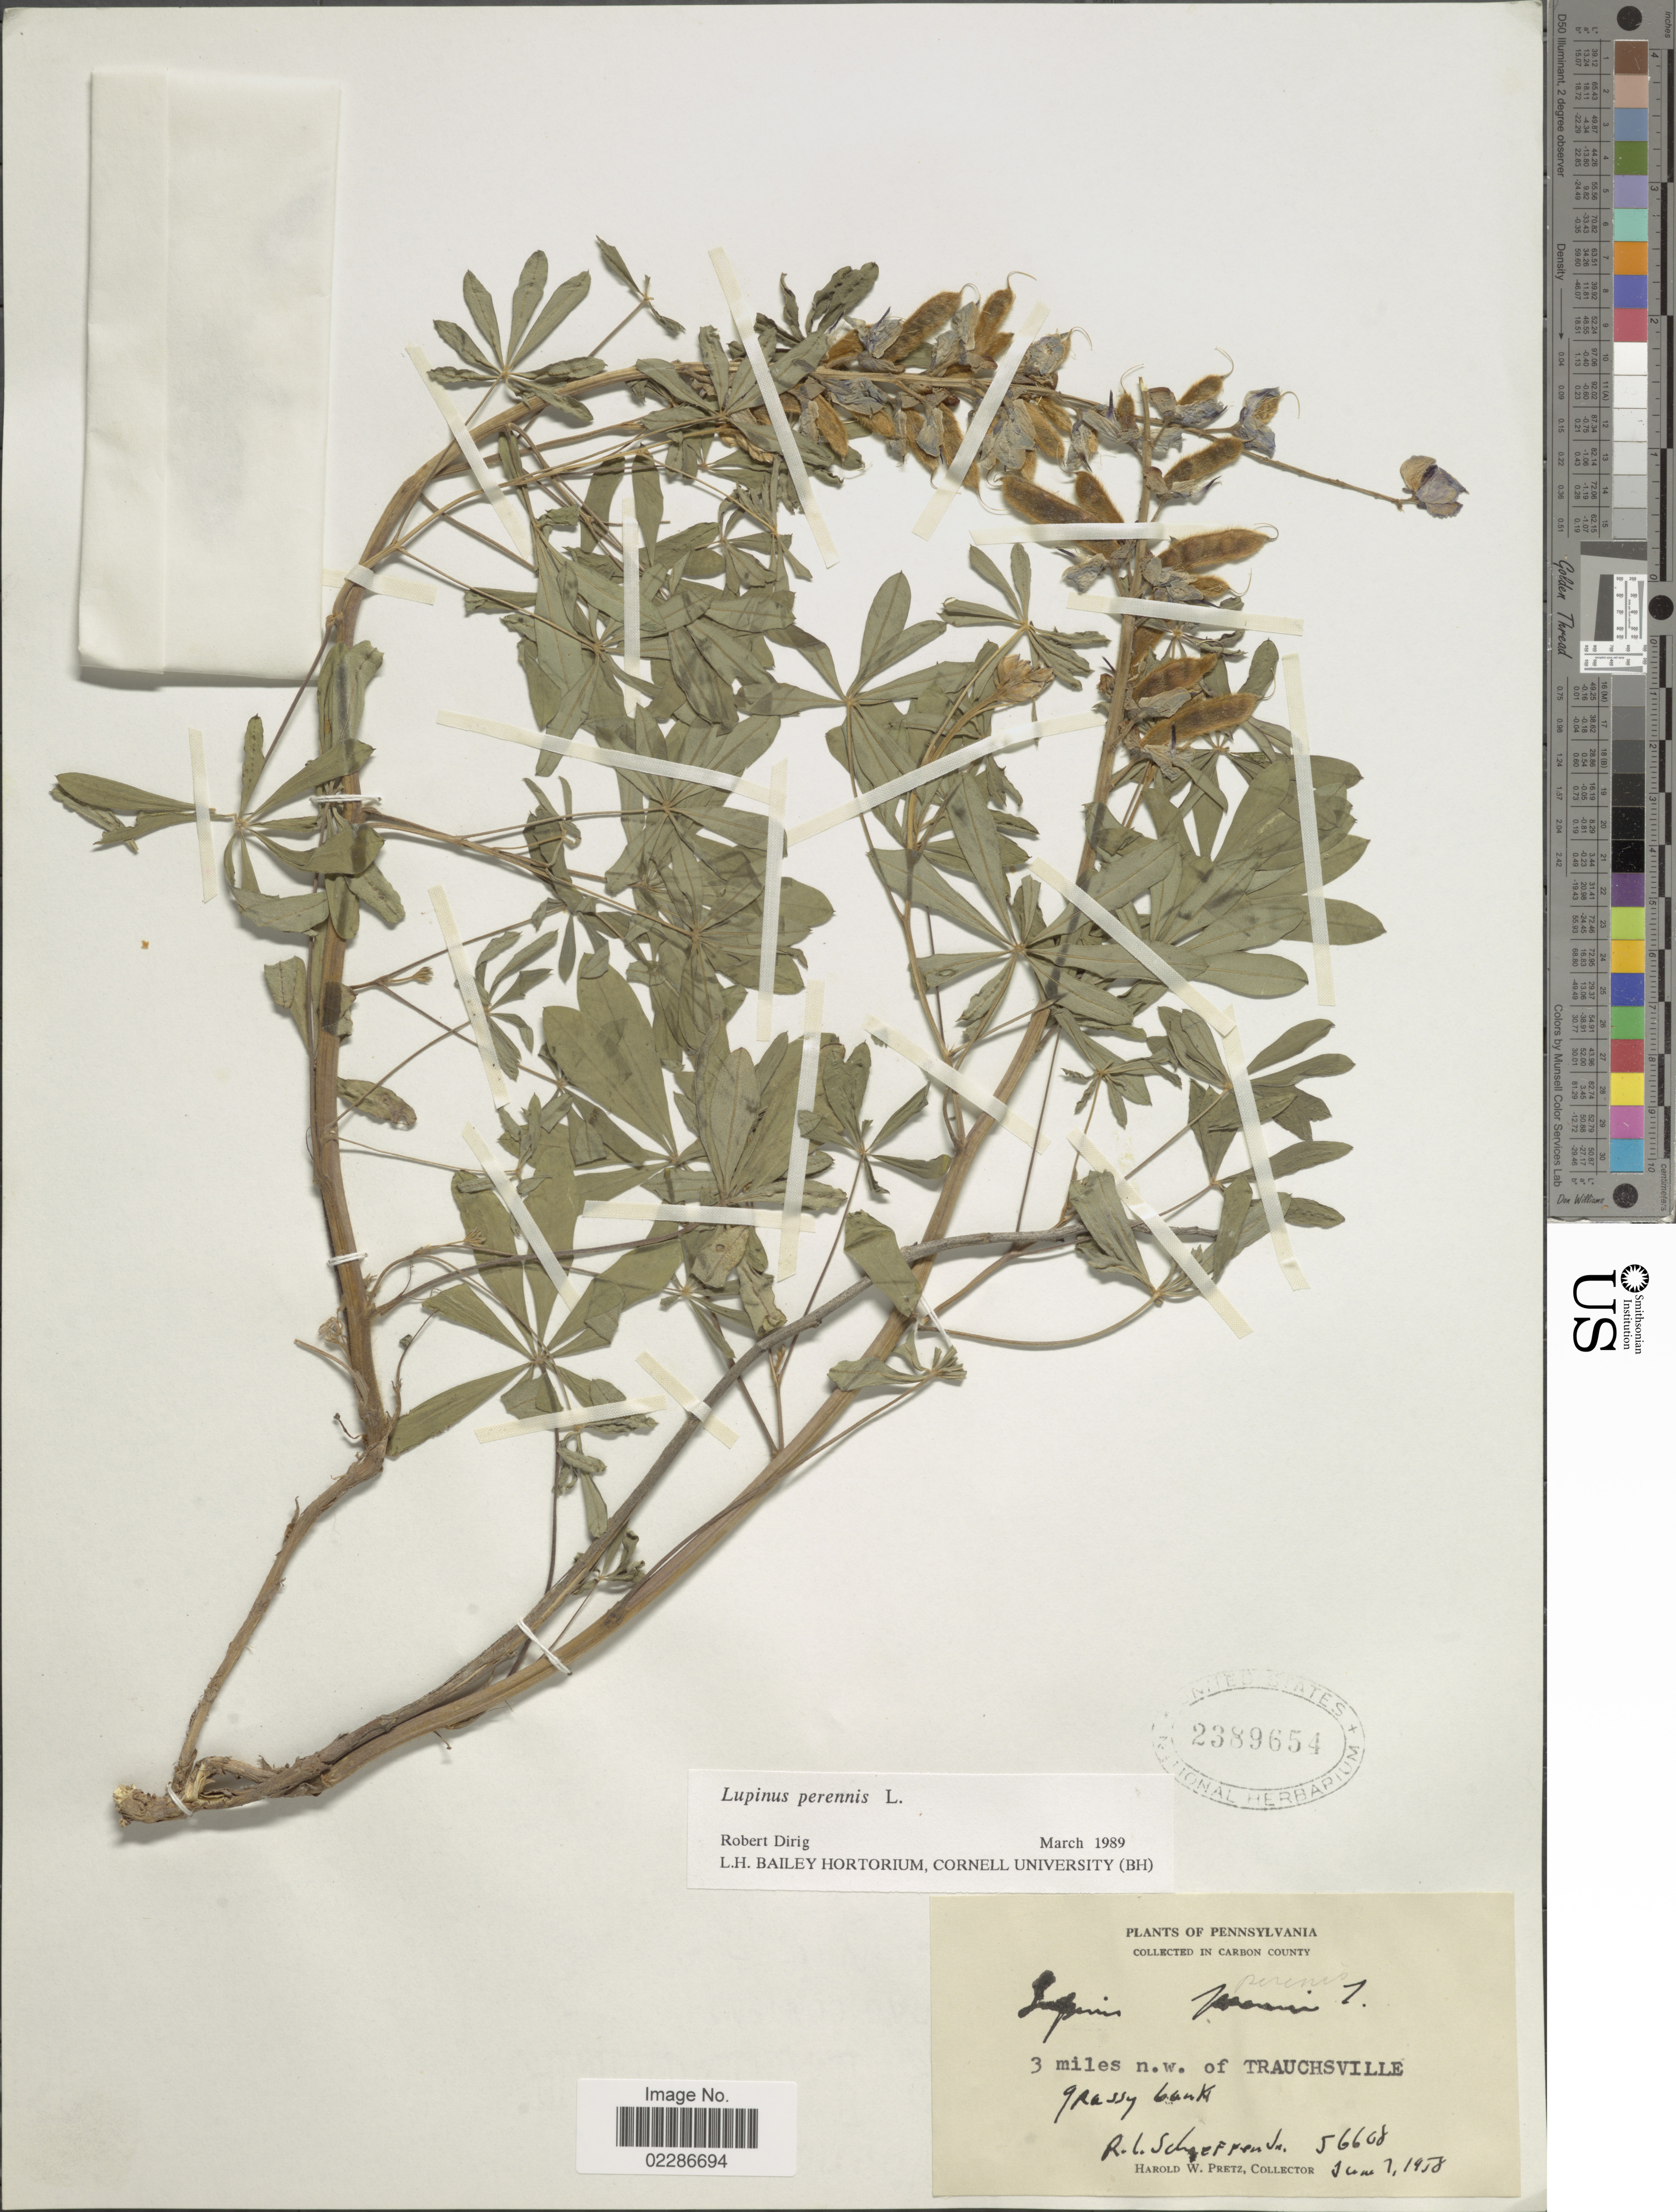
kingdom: Plantae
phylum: Tracheophyta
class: Magnoliopsida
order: Fabales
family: Fabaceae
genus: Lupinus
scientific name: Lupinus perennis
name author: L.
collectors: R. L. Schaeffer Jr. & H. W. Pretz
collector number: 56608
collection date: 1958-06-01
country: United States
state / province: Pennsylvania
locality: In Carbon County, 3 miles n.w. of Trauchsville, grassy bank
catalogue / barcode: US 2389654